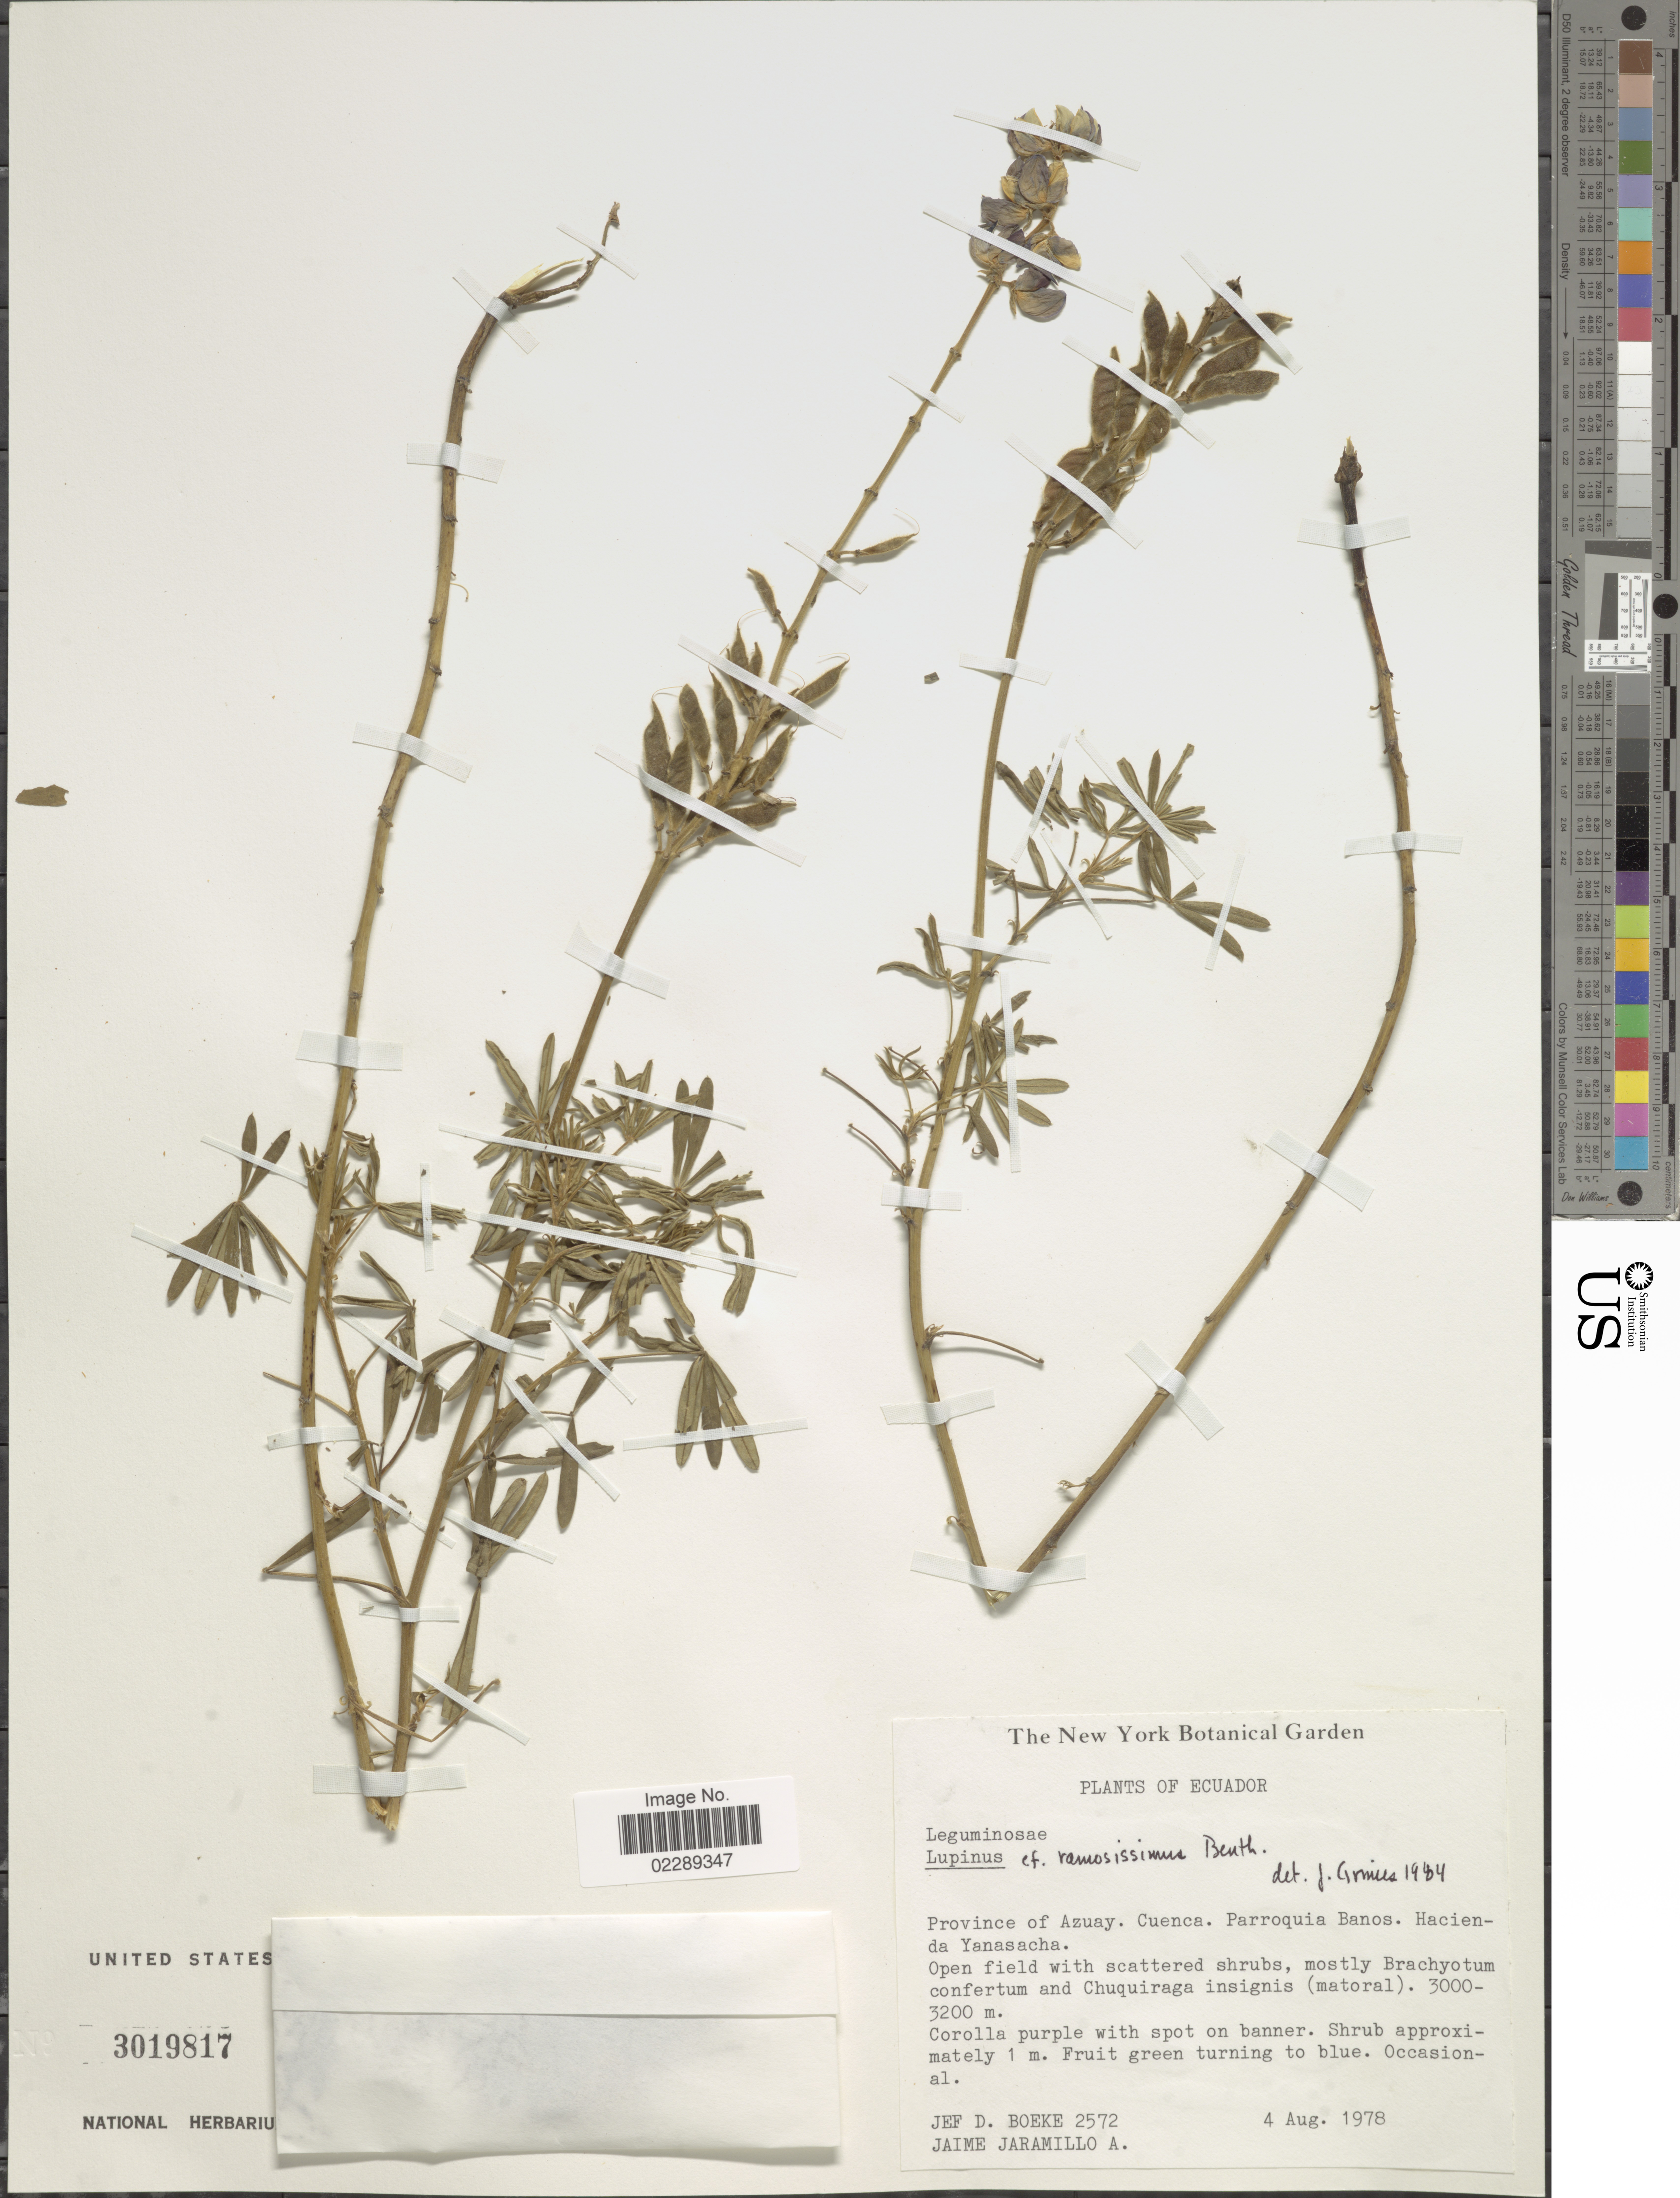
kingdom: Plantae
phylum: Tracheophyta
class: Magnoliopsida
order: Fabales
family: Fabaceae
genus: Lupinus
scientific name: Lupinus ramosissimus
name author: Benth.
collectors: J. Boeke & J. L. Jaramillo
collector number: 2572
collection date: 1978-08-04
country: Ecuador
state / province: Azuay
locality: Province of Azuay. Cuenca. Parroquia Banos. Hacienda Yanasacha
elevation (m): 3000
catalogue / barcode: US 3019817